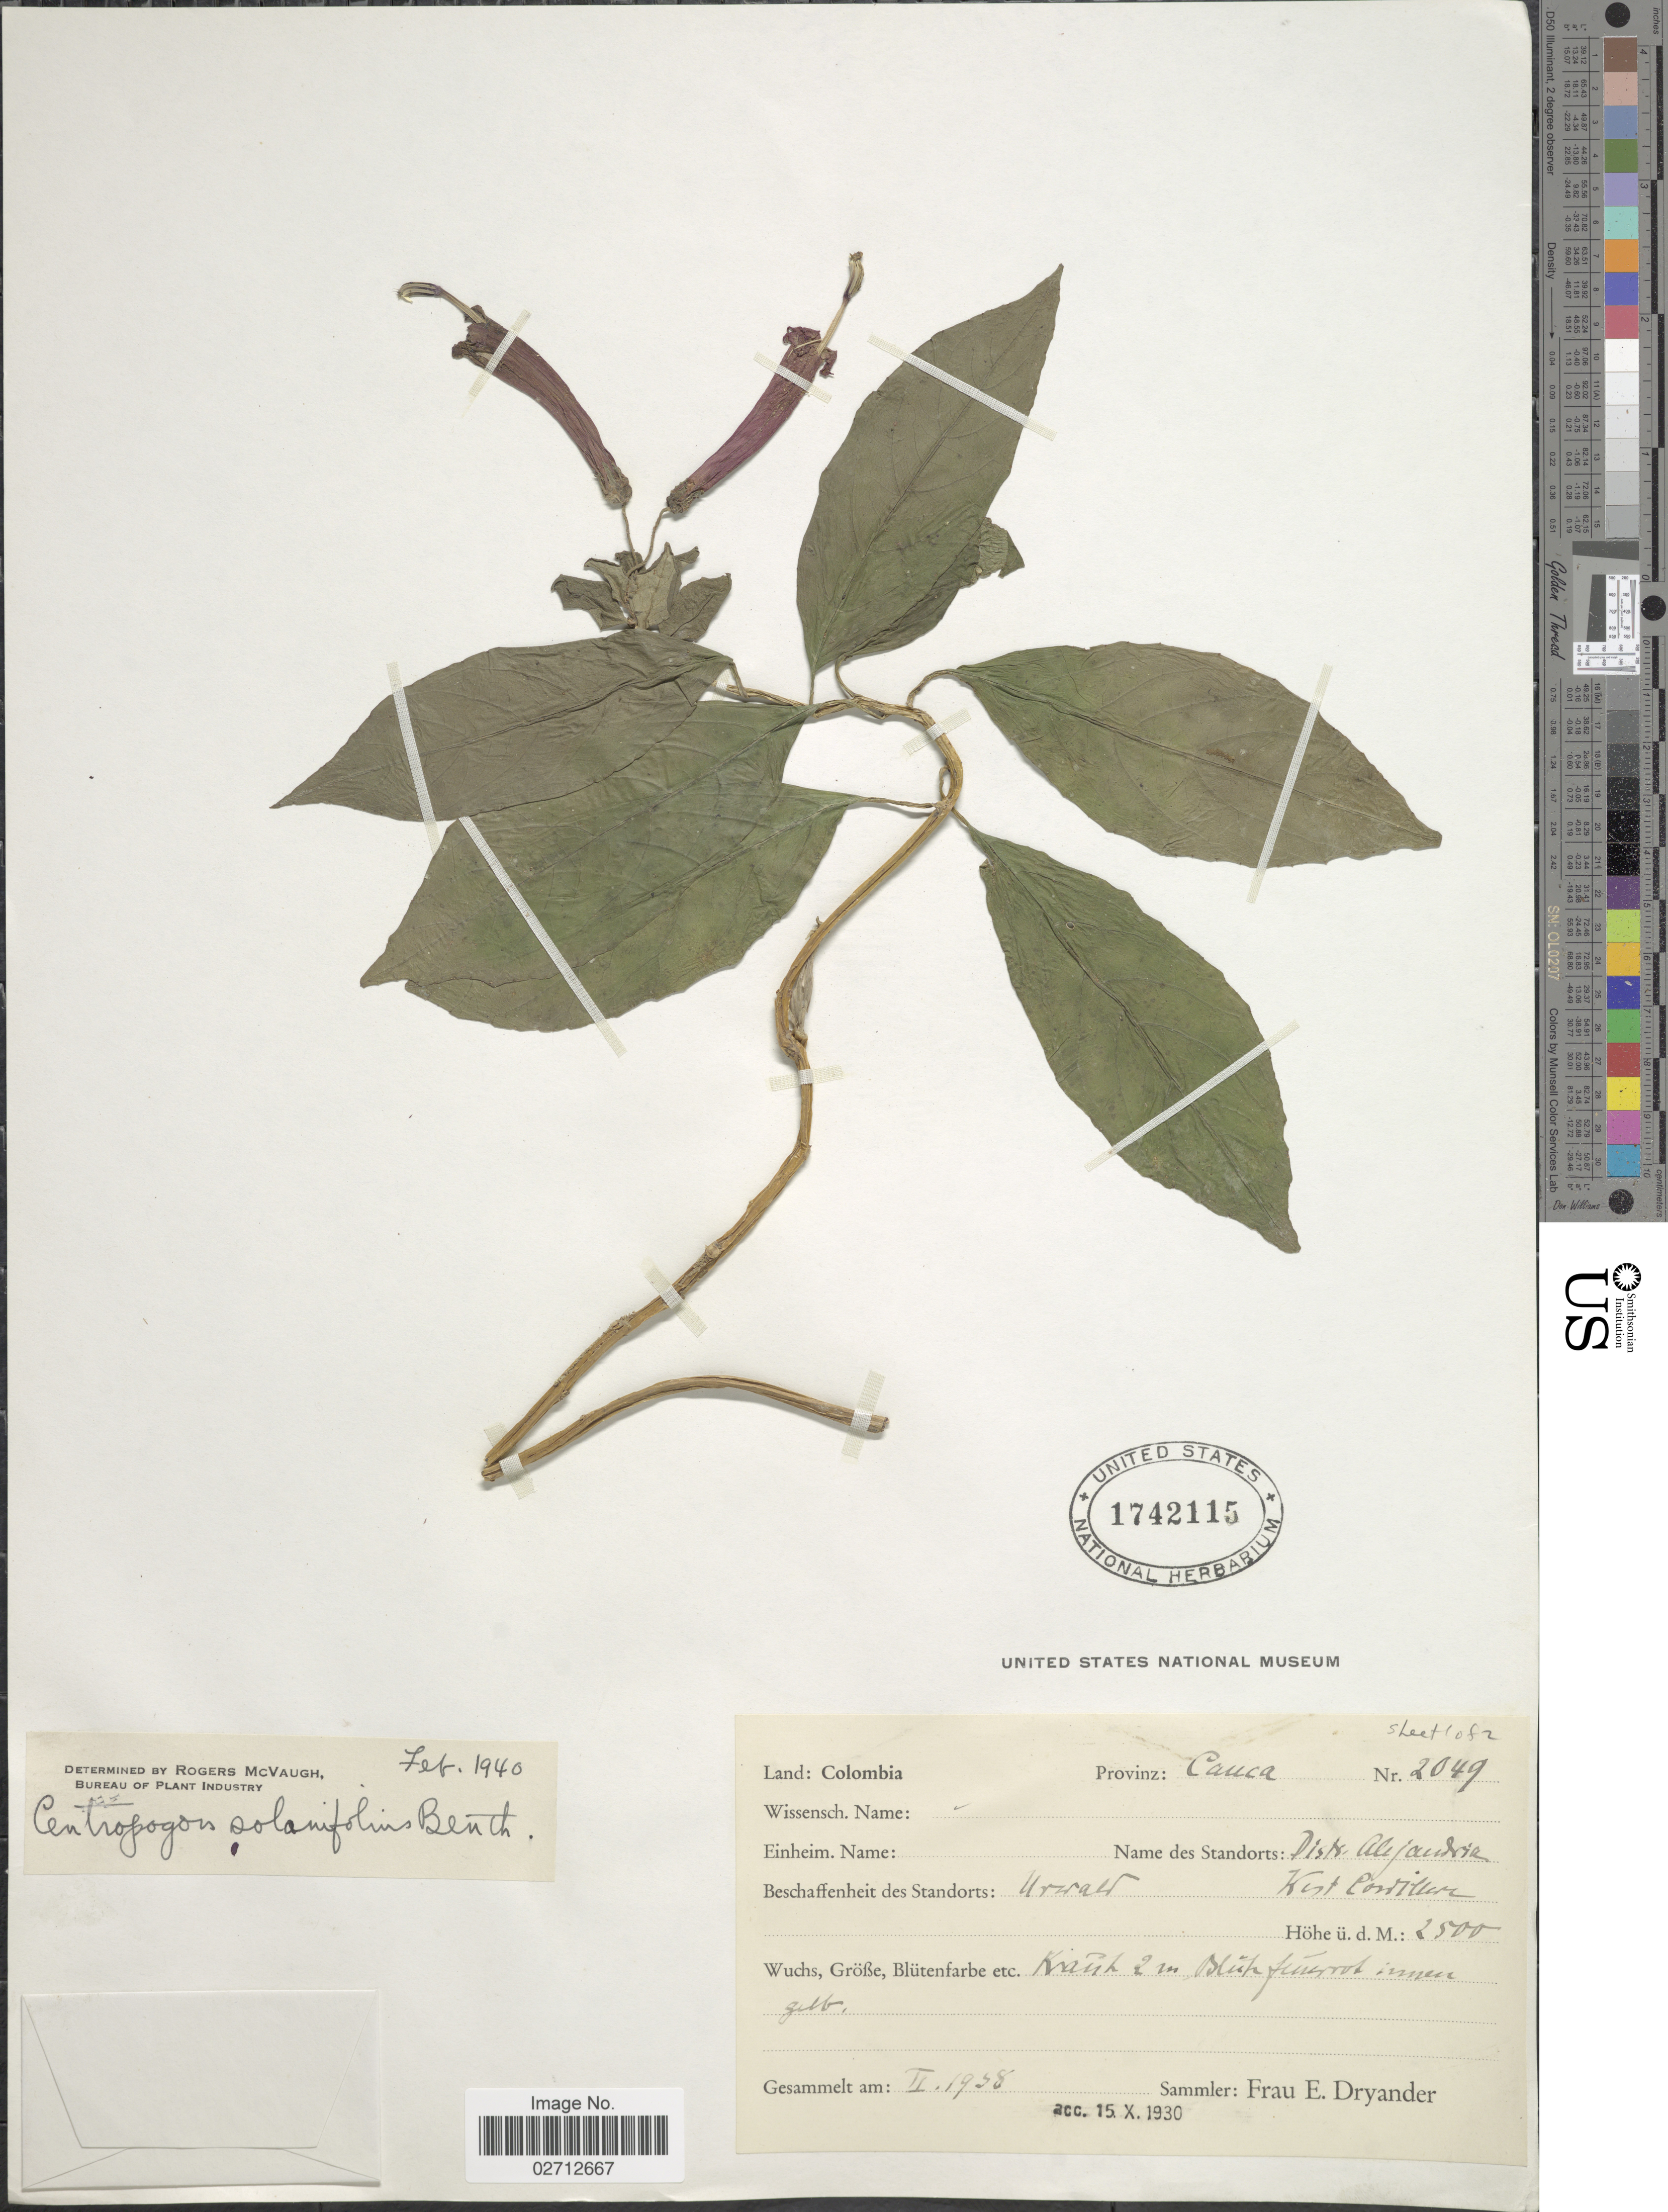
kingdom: Plantae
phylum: Tracheophyta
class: Magnoliopsida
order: Asterales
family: Campanulaceae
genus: Centropogon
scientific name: Centropogon solanifolius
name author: Benth.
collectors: F. Dryander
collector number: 2049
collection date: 1938-02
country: Colombia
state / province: Cauca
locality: Distr. Alejandro, Urwald, West Cordillera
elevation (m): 2500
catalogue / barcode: US 1742115